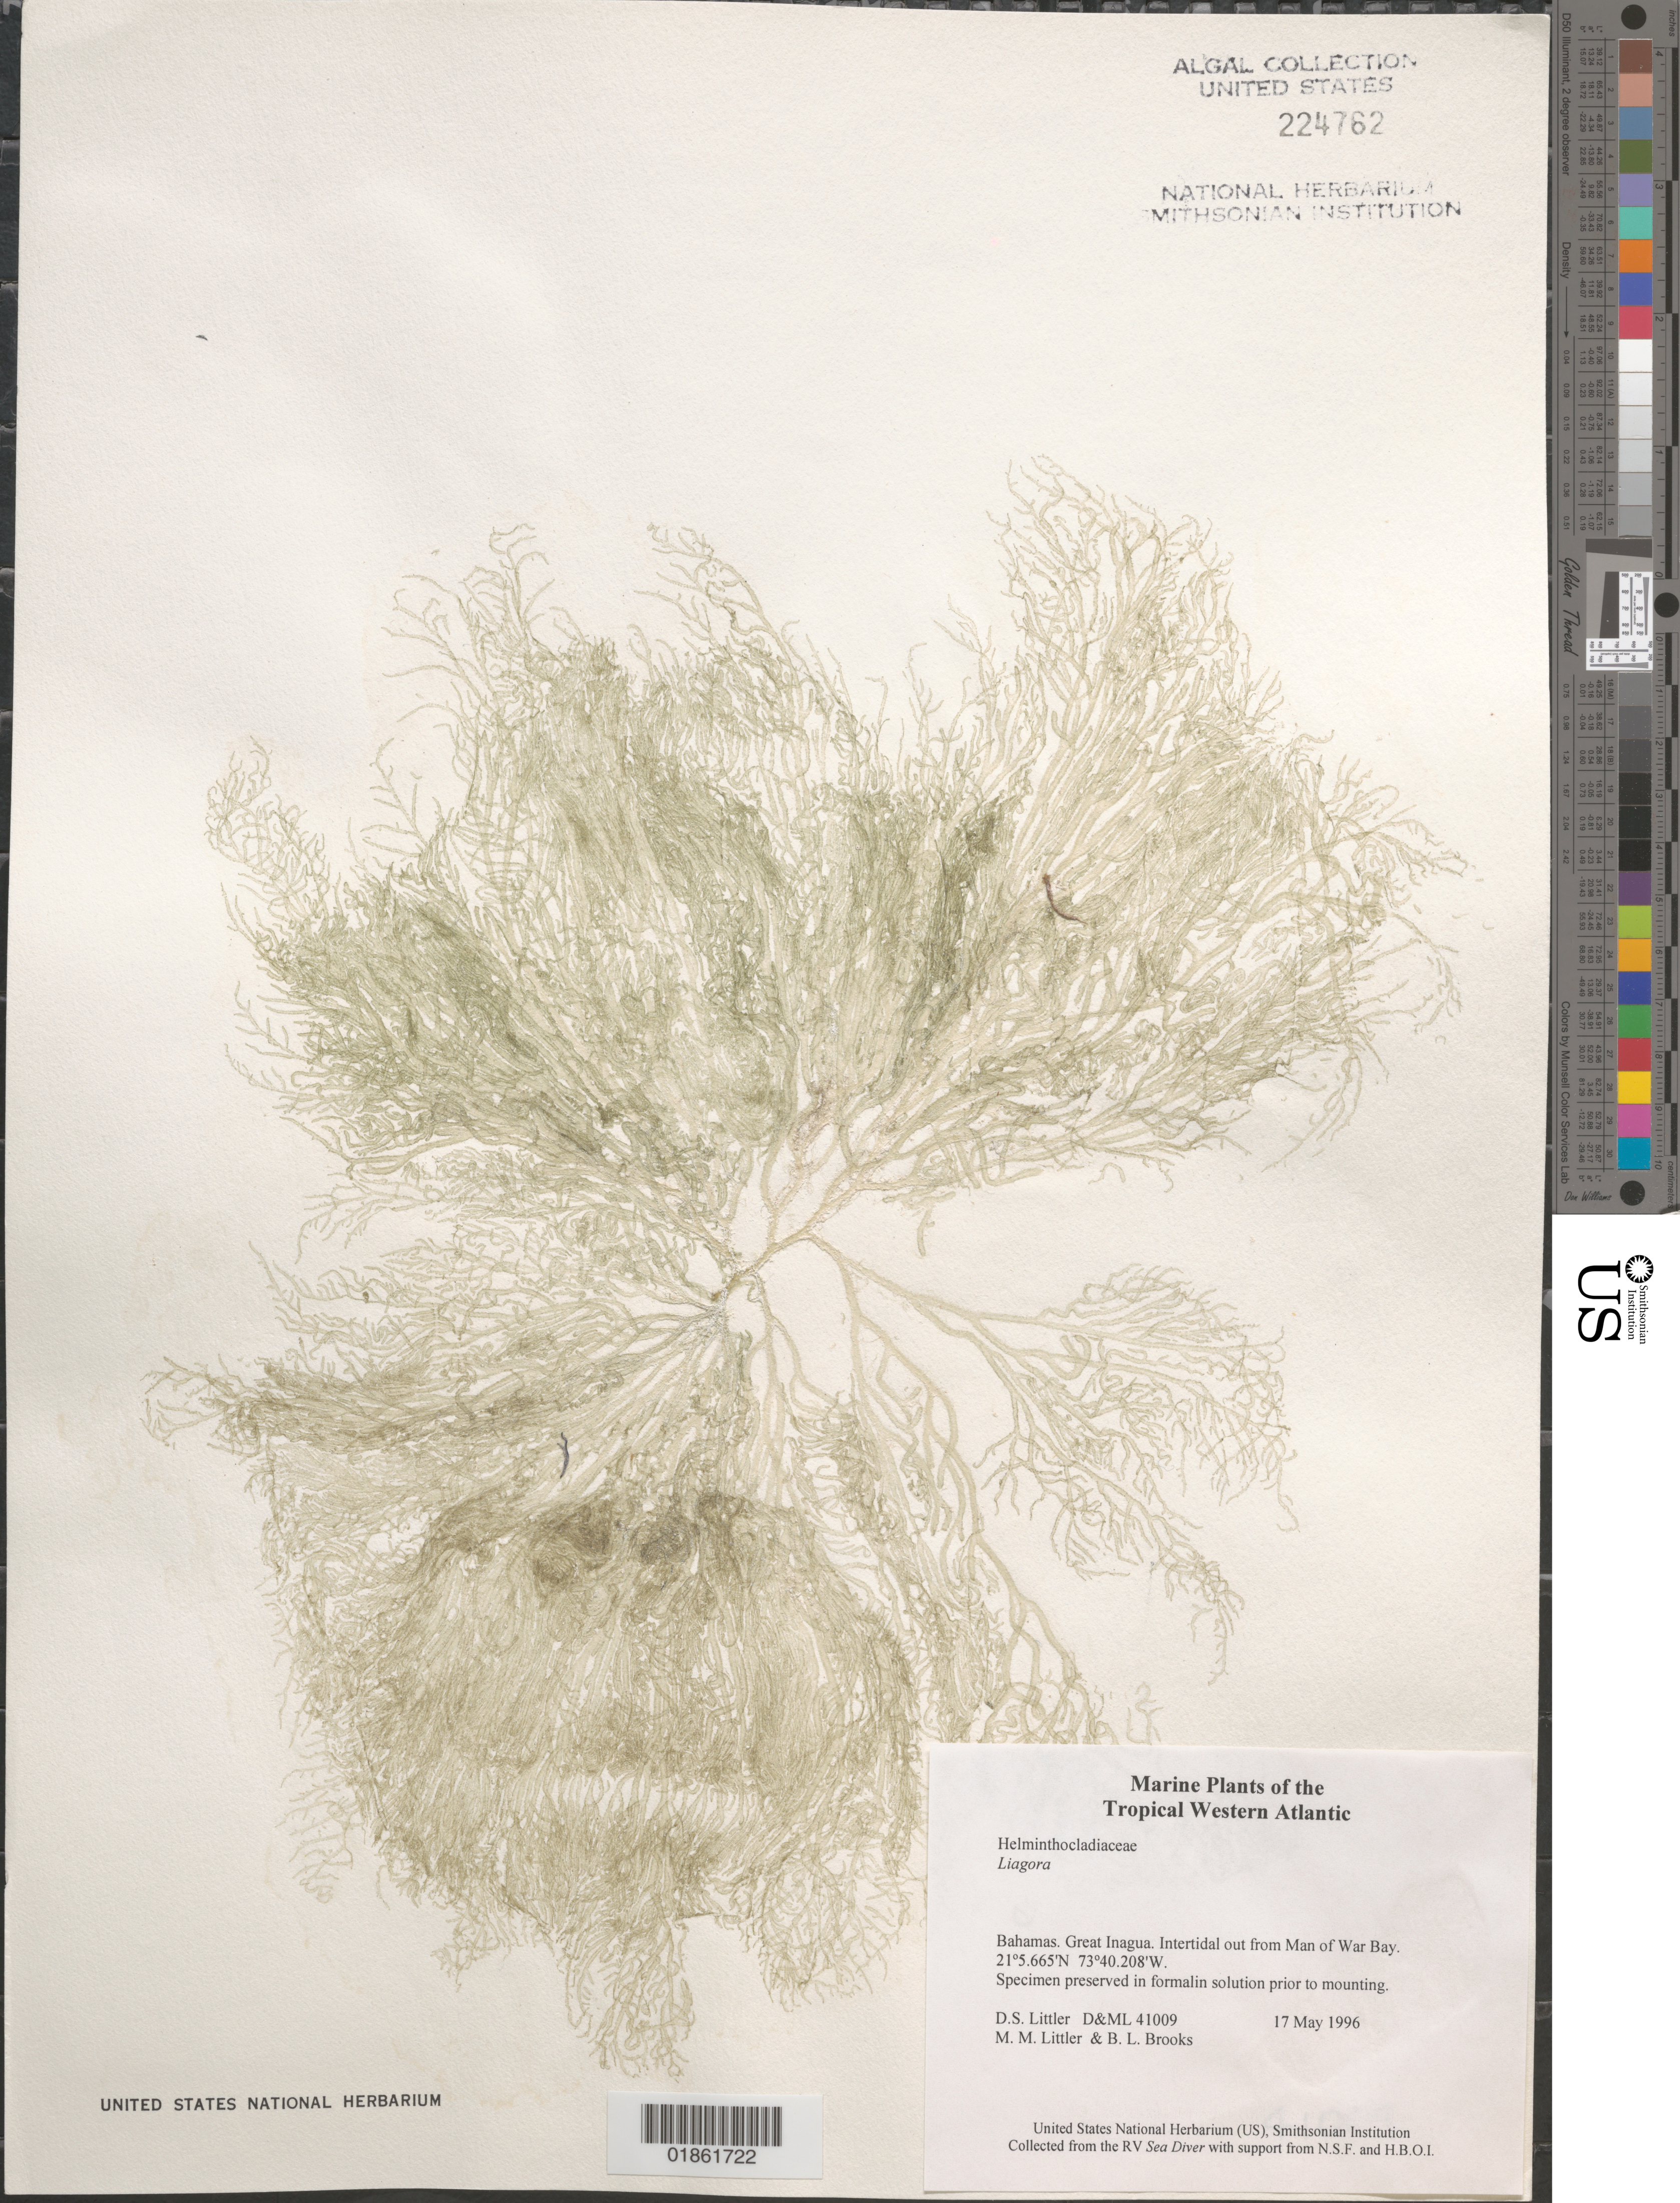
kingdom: Plantae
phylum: Rhodophyta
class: Florideophyceae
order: Nemaliales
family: Liagoraceae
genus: Liagora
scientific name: Liagora sp.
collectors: D. S. Littler & M. M. Littler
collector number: D&ML 41009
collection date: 1996-05-17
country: Bahamas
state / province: Inagua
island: Great Inagua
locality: Great Inagua I. Man-of-War Bay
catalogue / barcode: US 224762